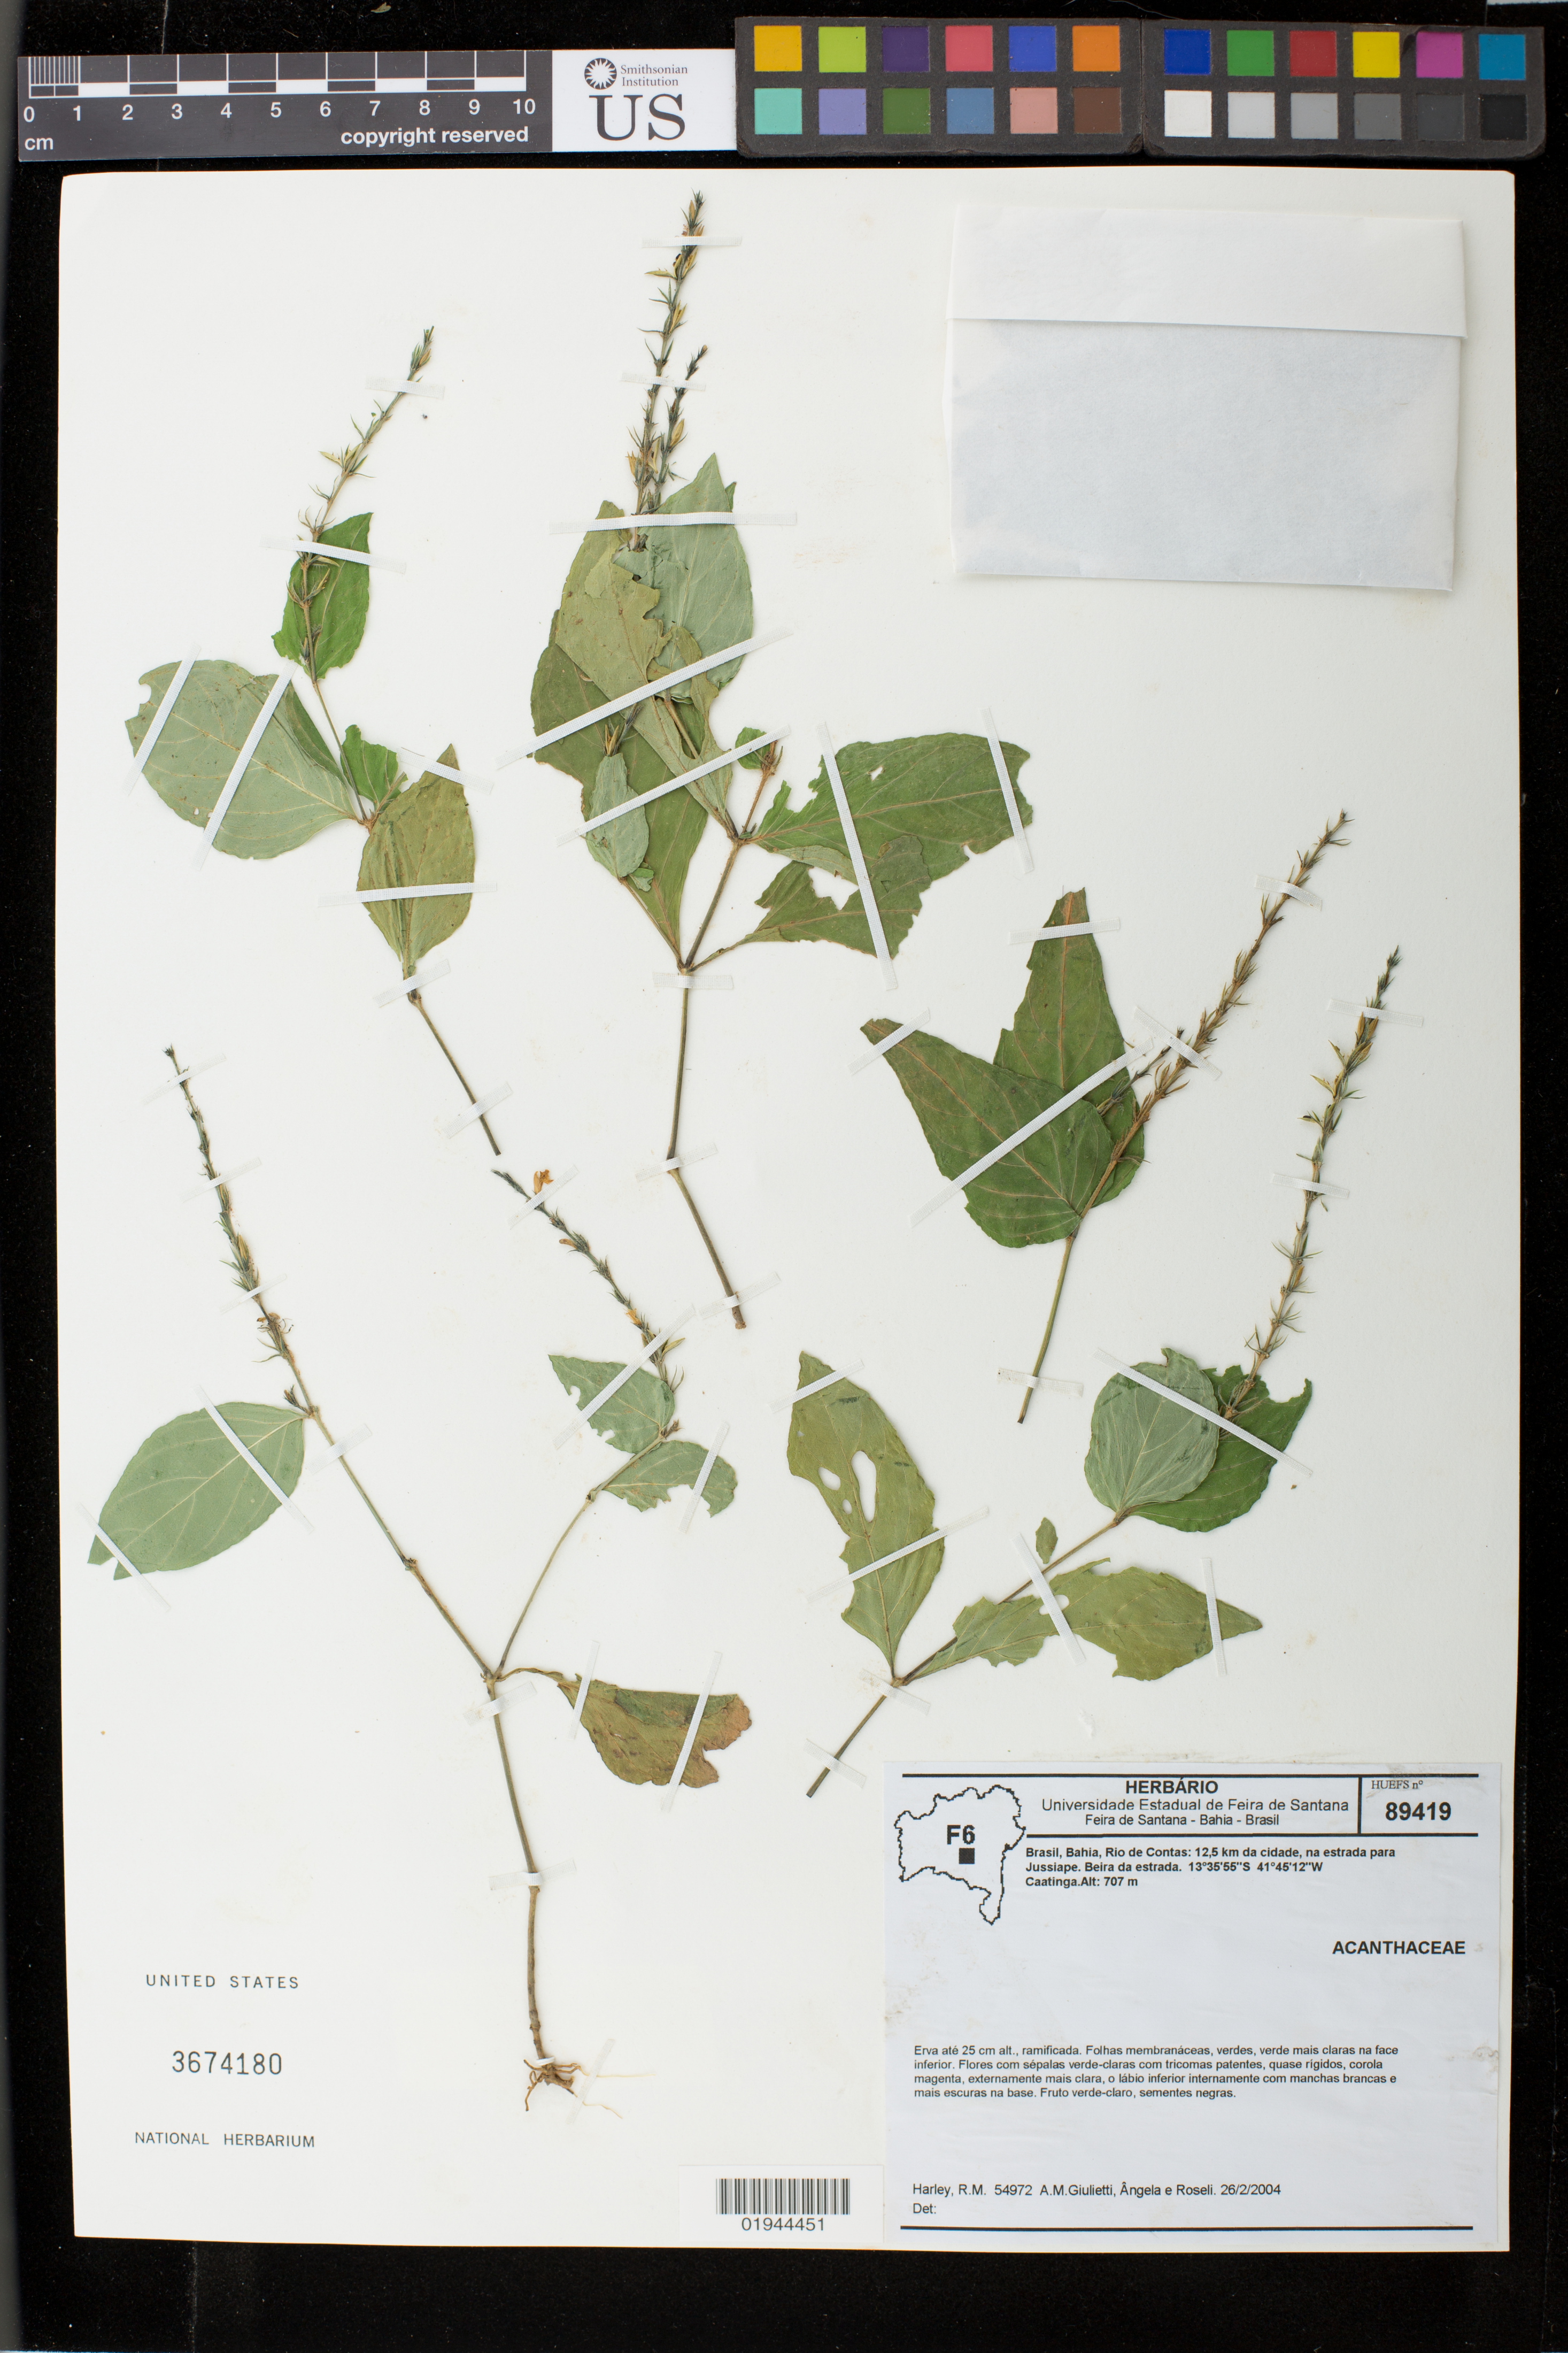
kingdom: Plantae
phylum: Tracheophyta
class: Magnoliopsida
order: Lamiales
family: Acanthaceae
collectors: R. M. Harley, A. Giulietti, Angela & Roseli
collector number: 54972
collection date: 2004-02-26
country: Brazil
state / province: Bahia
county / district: Rio de Contas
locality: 12.5 km da cidade, na estrada para Jussiape. Beira da estrada.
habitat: Caatinga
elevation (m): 707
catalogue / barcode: US 3674180